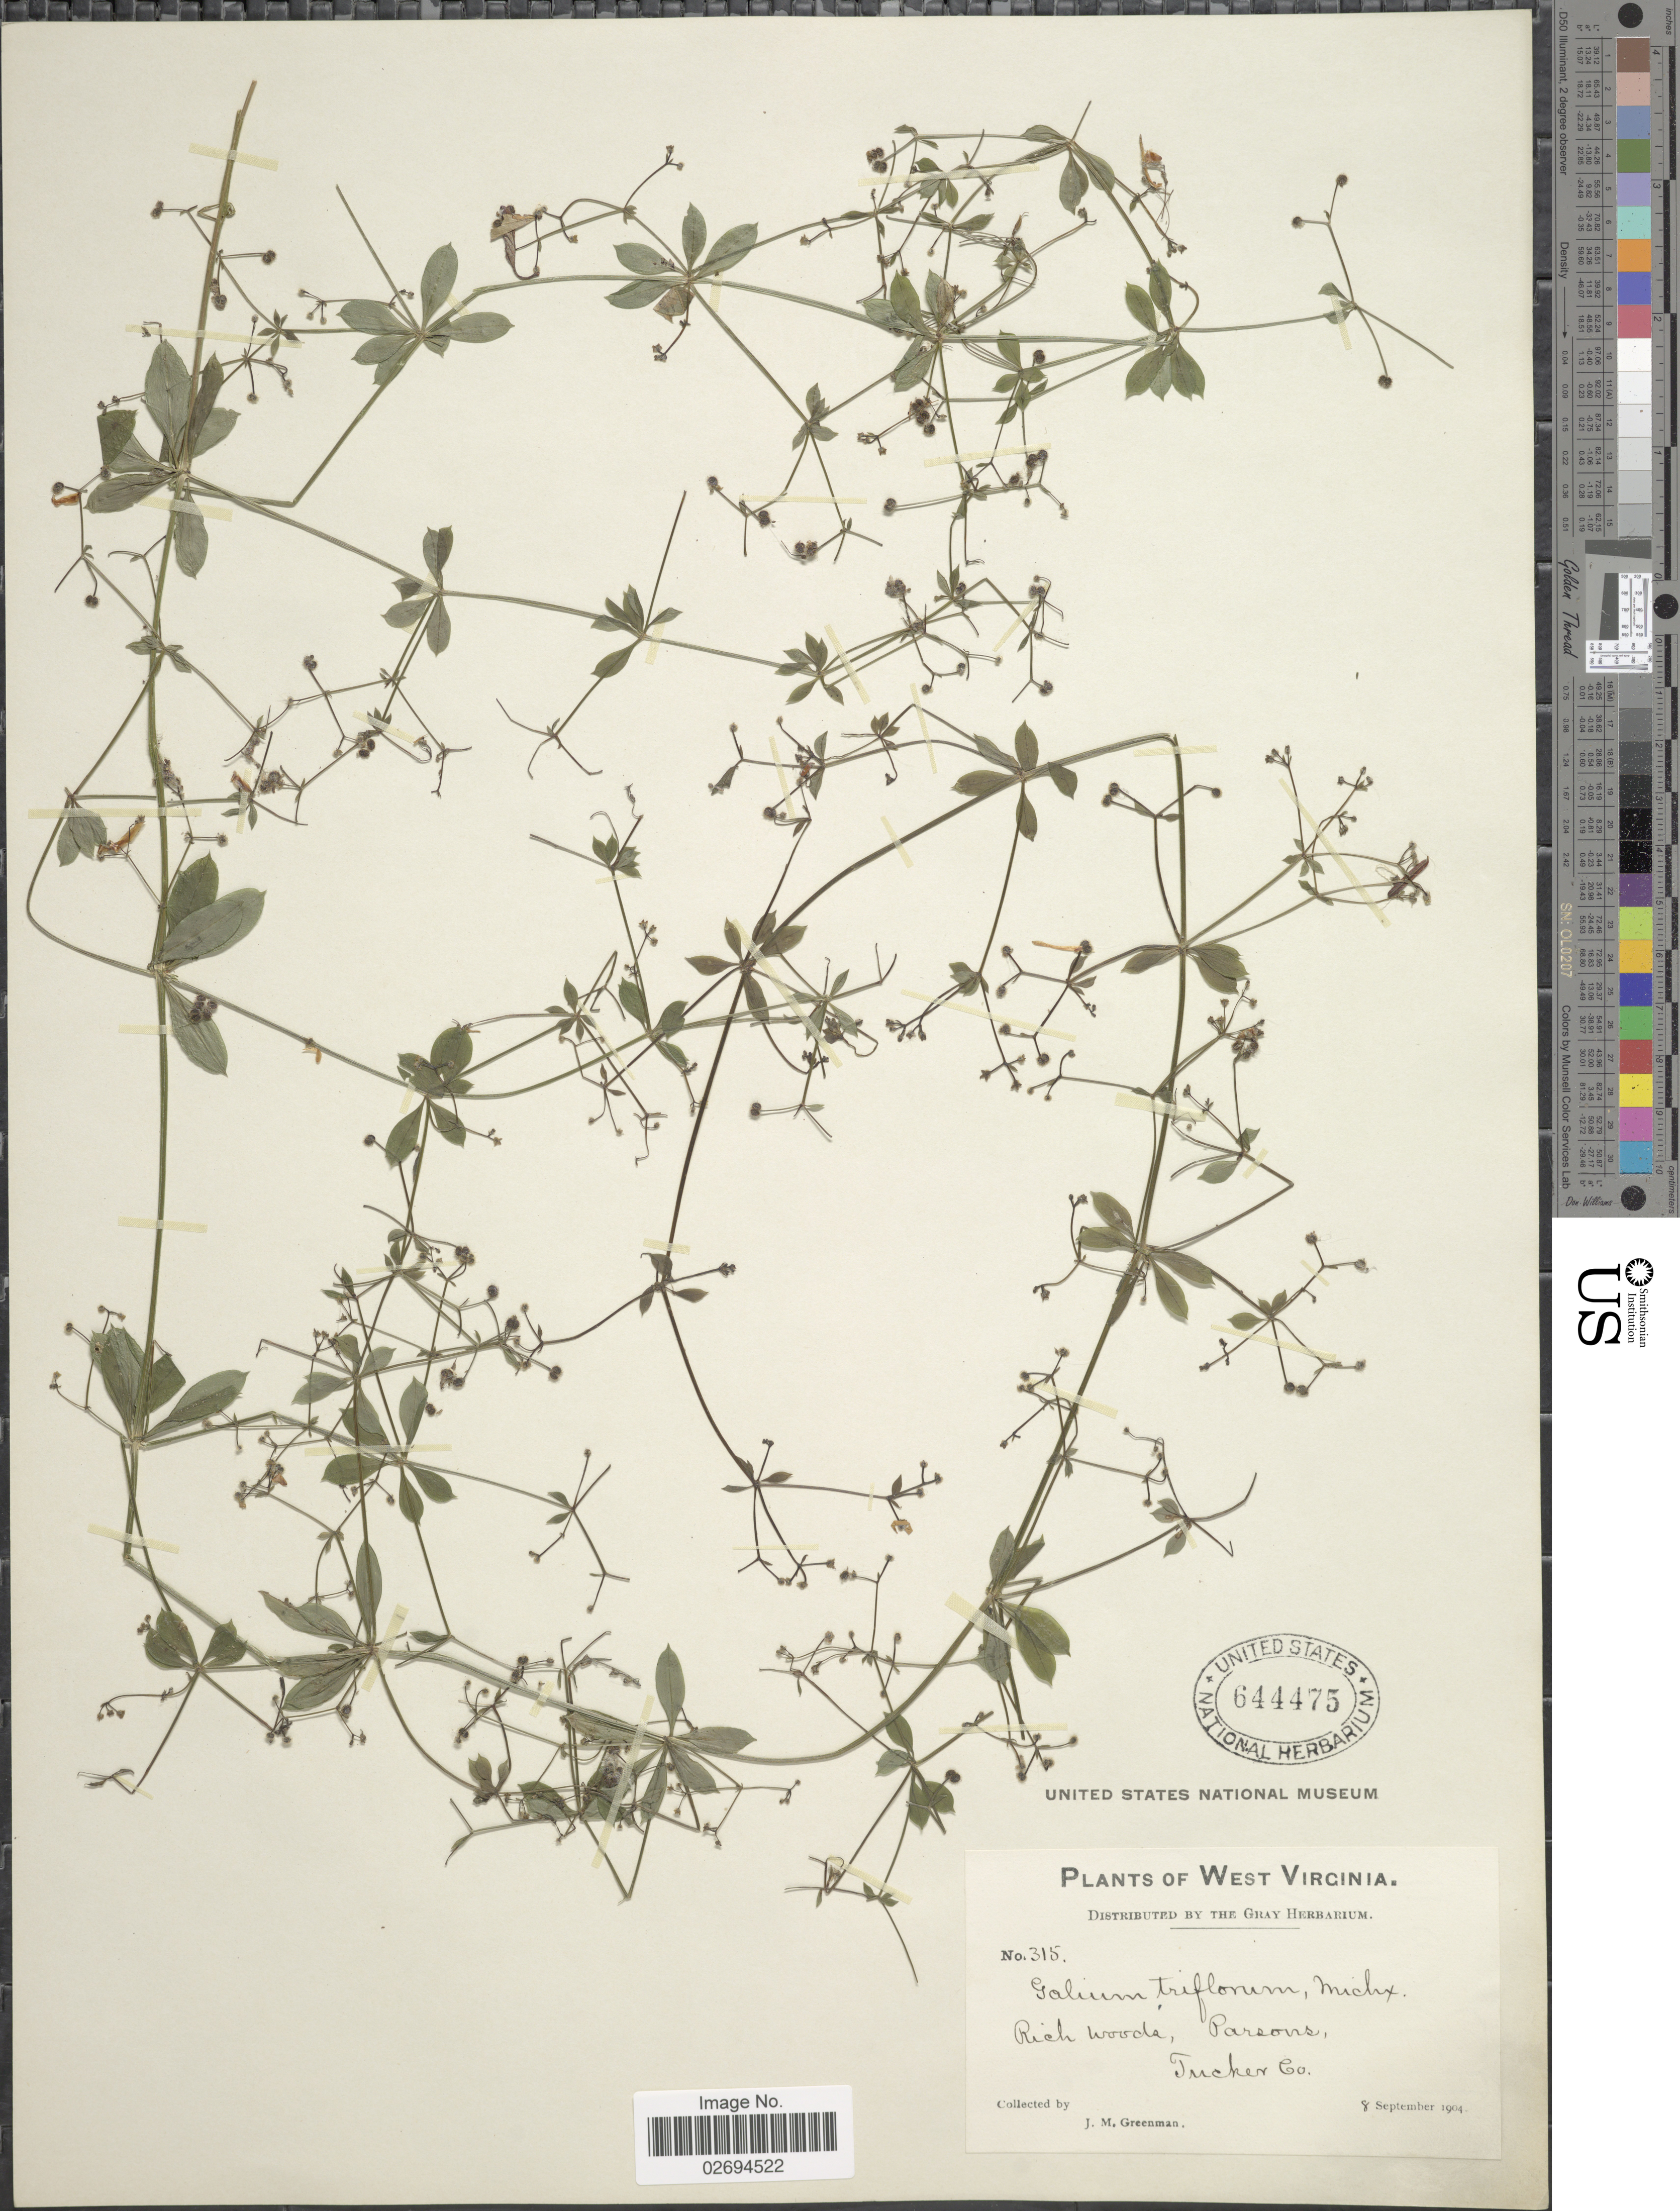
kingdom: Plantae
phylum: Tracheophyta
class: Magnoliopsida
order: Gentianales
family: Rubiaceae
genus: Galium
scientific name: Galium triflorum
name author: Michx.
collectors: J. M. Greenman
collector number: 315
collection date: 1904-09-08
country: United States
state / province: West Virginia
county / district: Tucker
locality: Parsons, Tucker Co.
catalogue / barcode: US 644475